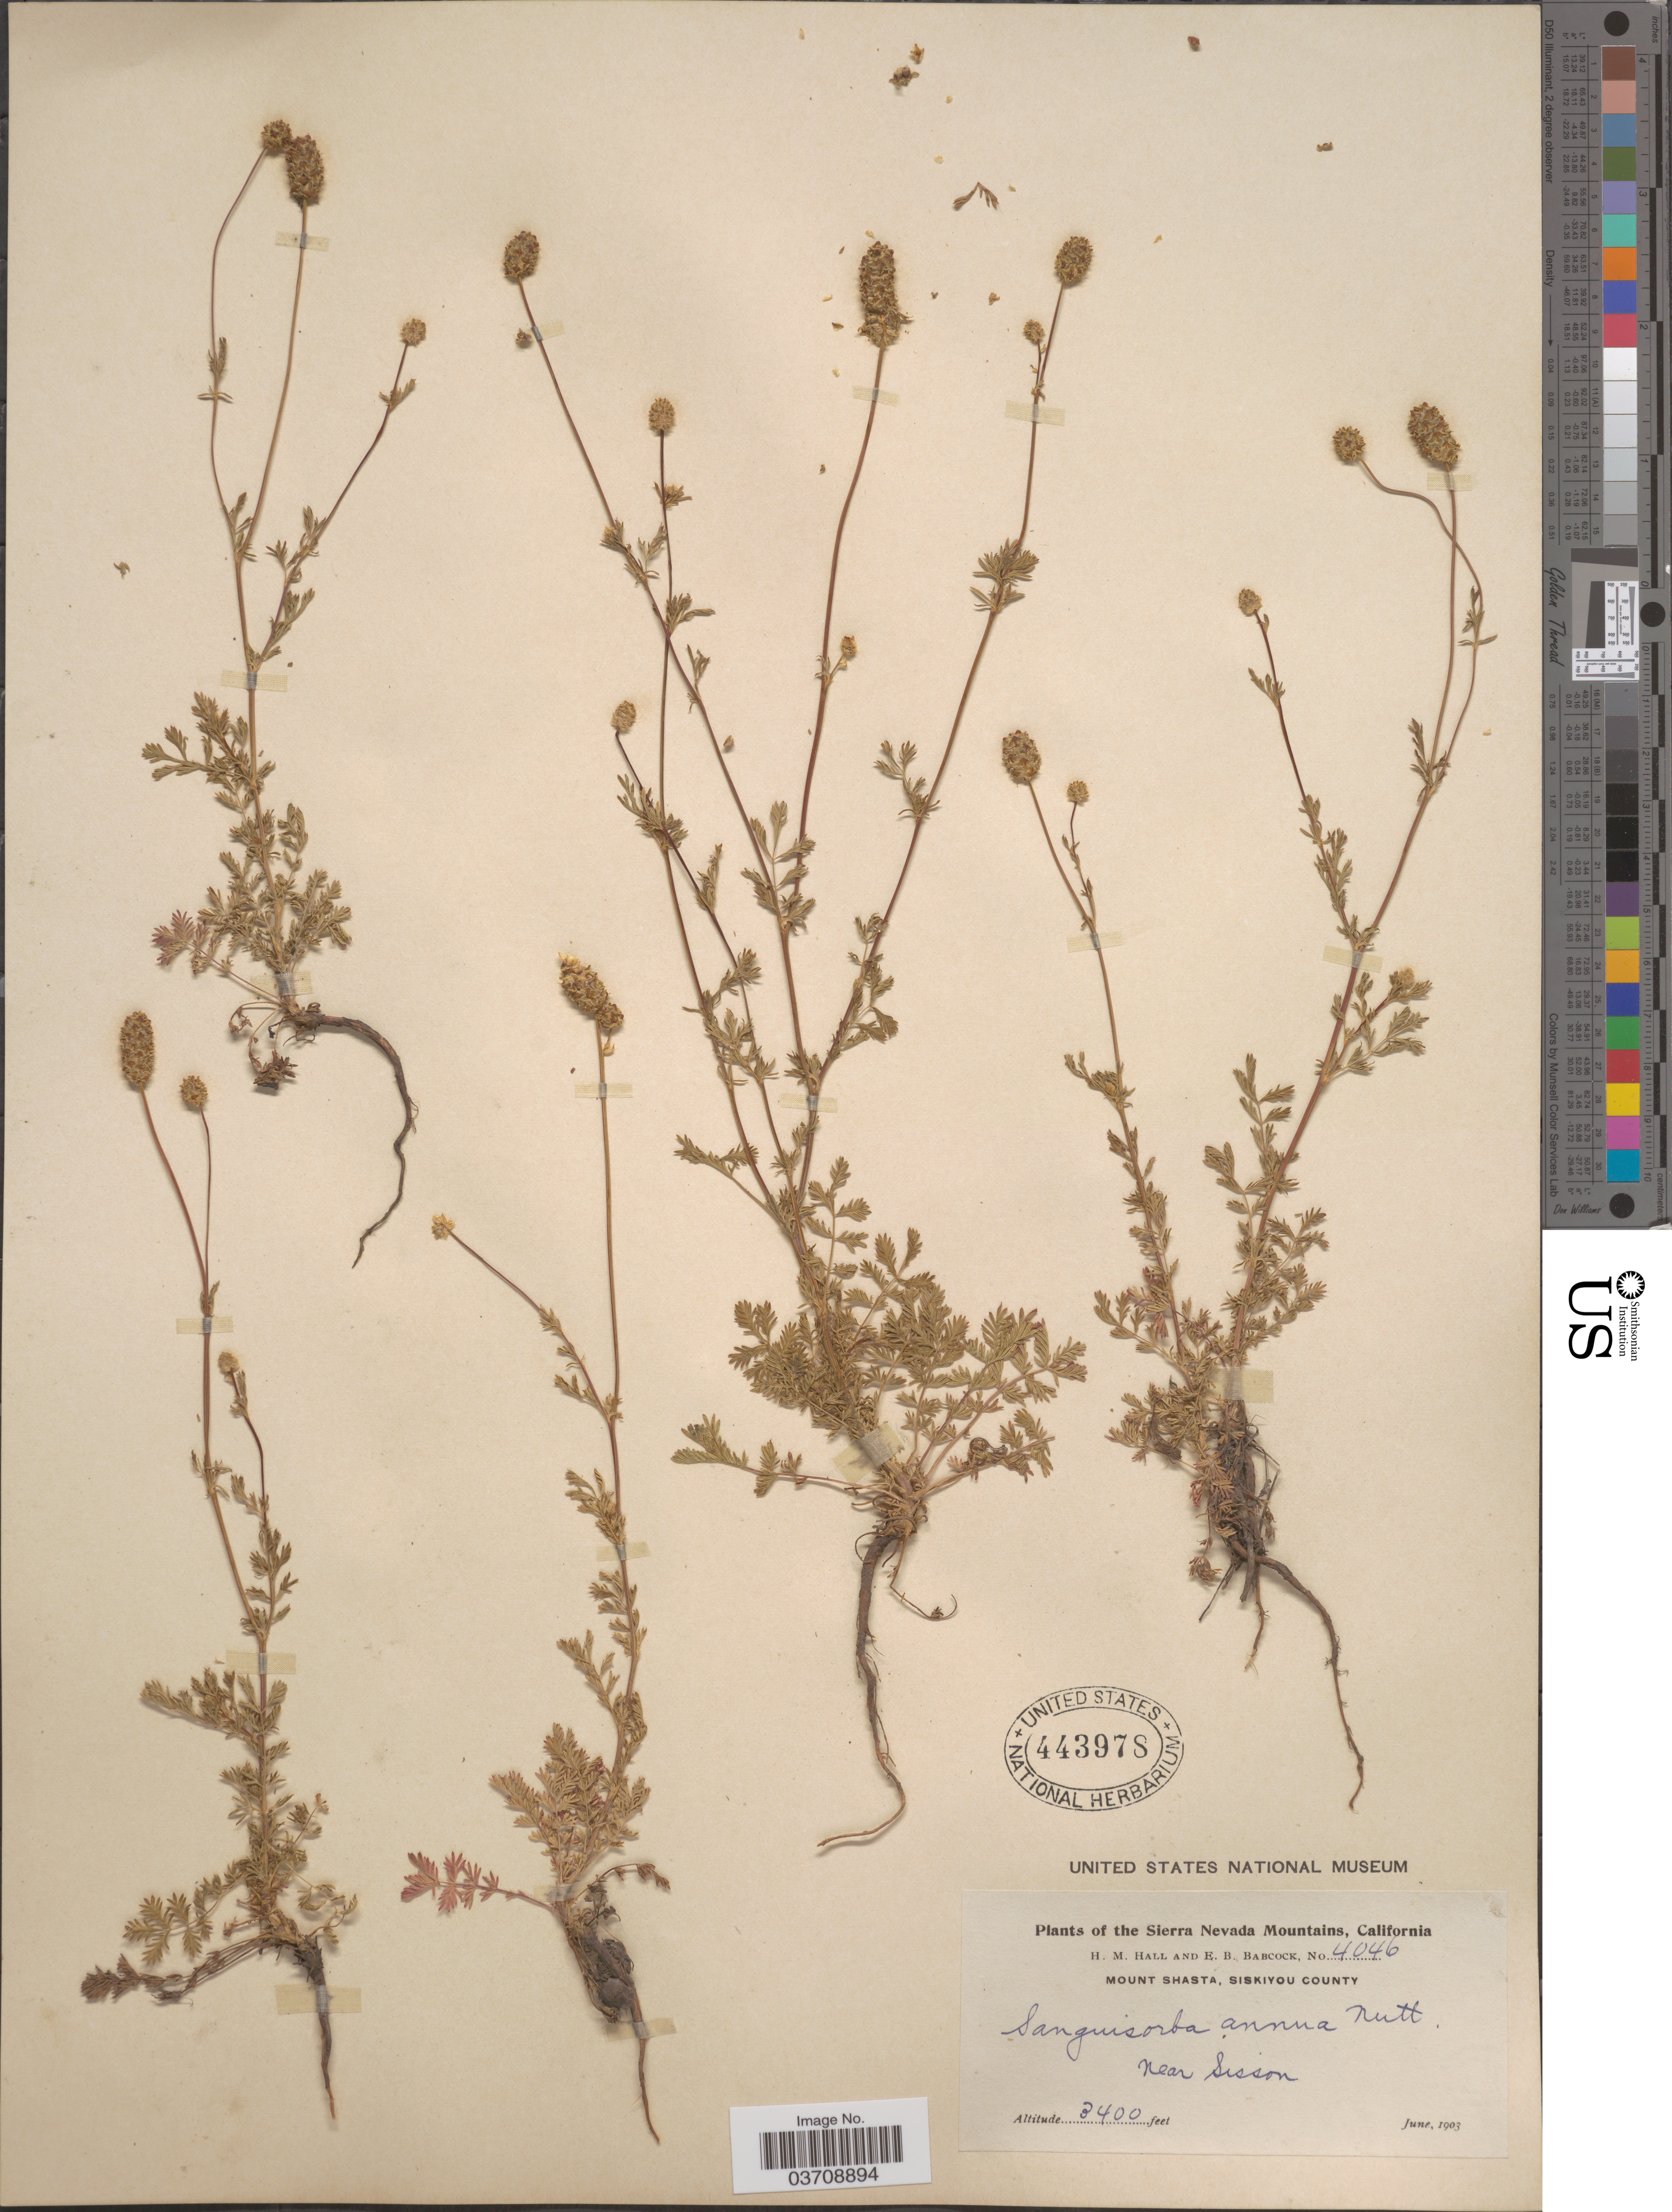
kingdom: Plantae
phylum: Tracheophyta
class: Magnoliopsida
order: Rosales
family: Rosaceae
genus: Sanguisorba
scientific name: Sanguisorba occidentalis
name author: Nutt.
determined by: Strong, Mark T., (BOT), Smithsonian Institution - National Museum of Natural History (UNITED STATES)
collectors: H. M. Hall & E. B. Babcock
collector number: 4046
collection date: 1903-06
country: United States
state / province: California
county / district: Siskiyou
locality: The Sierra Nevada Mountains. Mount Shasta, Siskiyou County. Near Sisson.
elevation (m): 1036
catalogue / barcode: US 443978